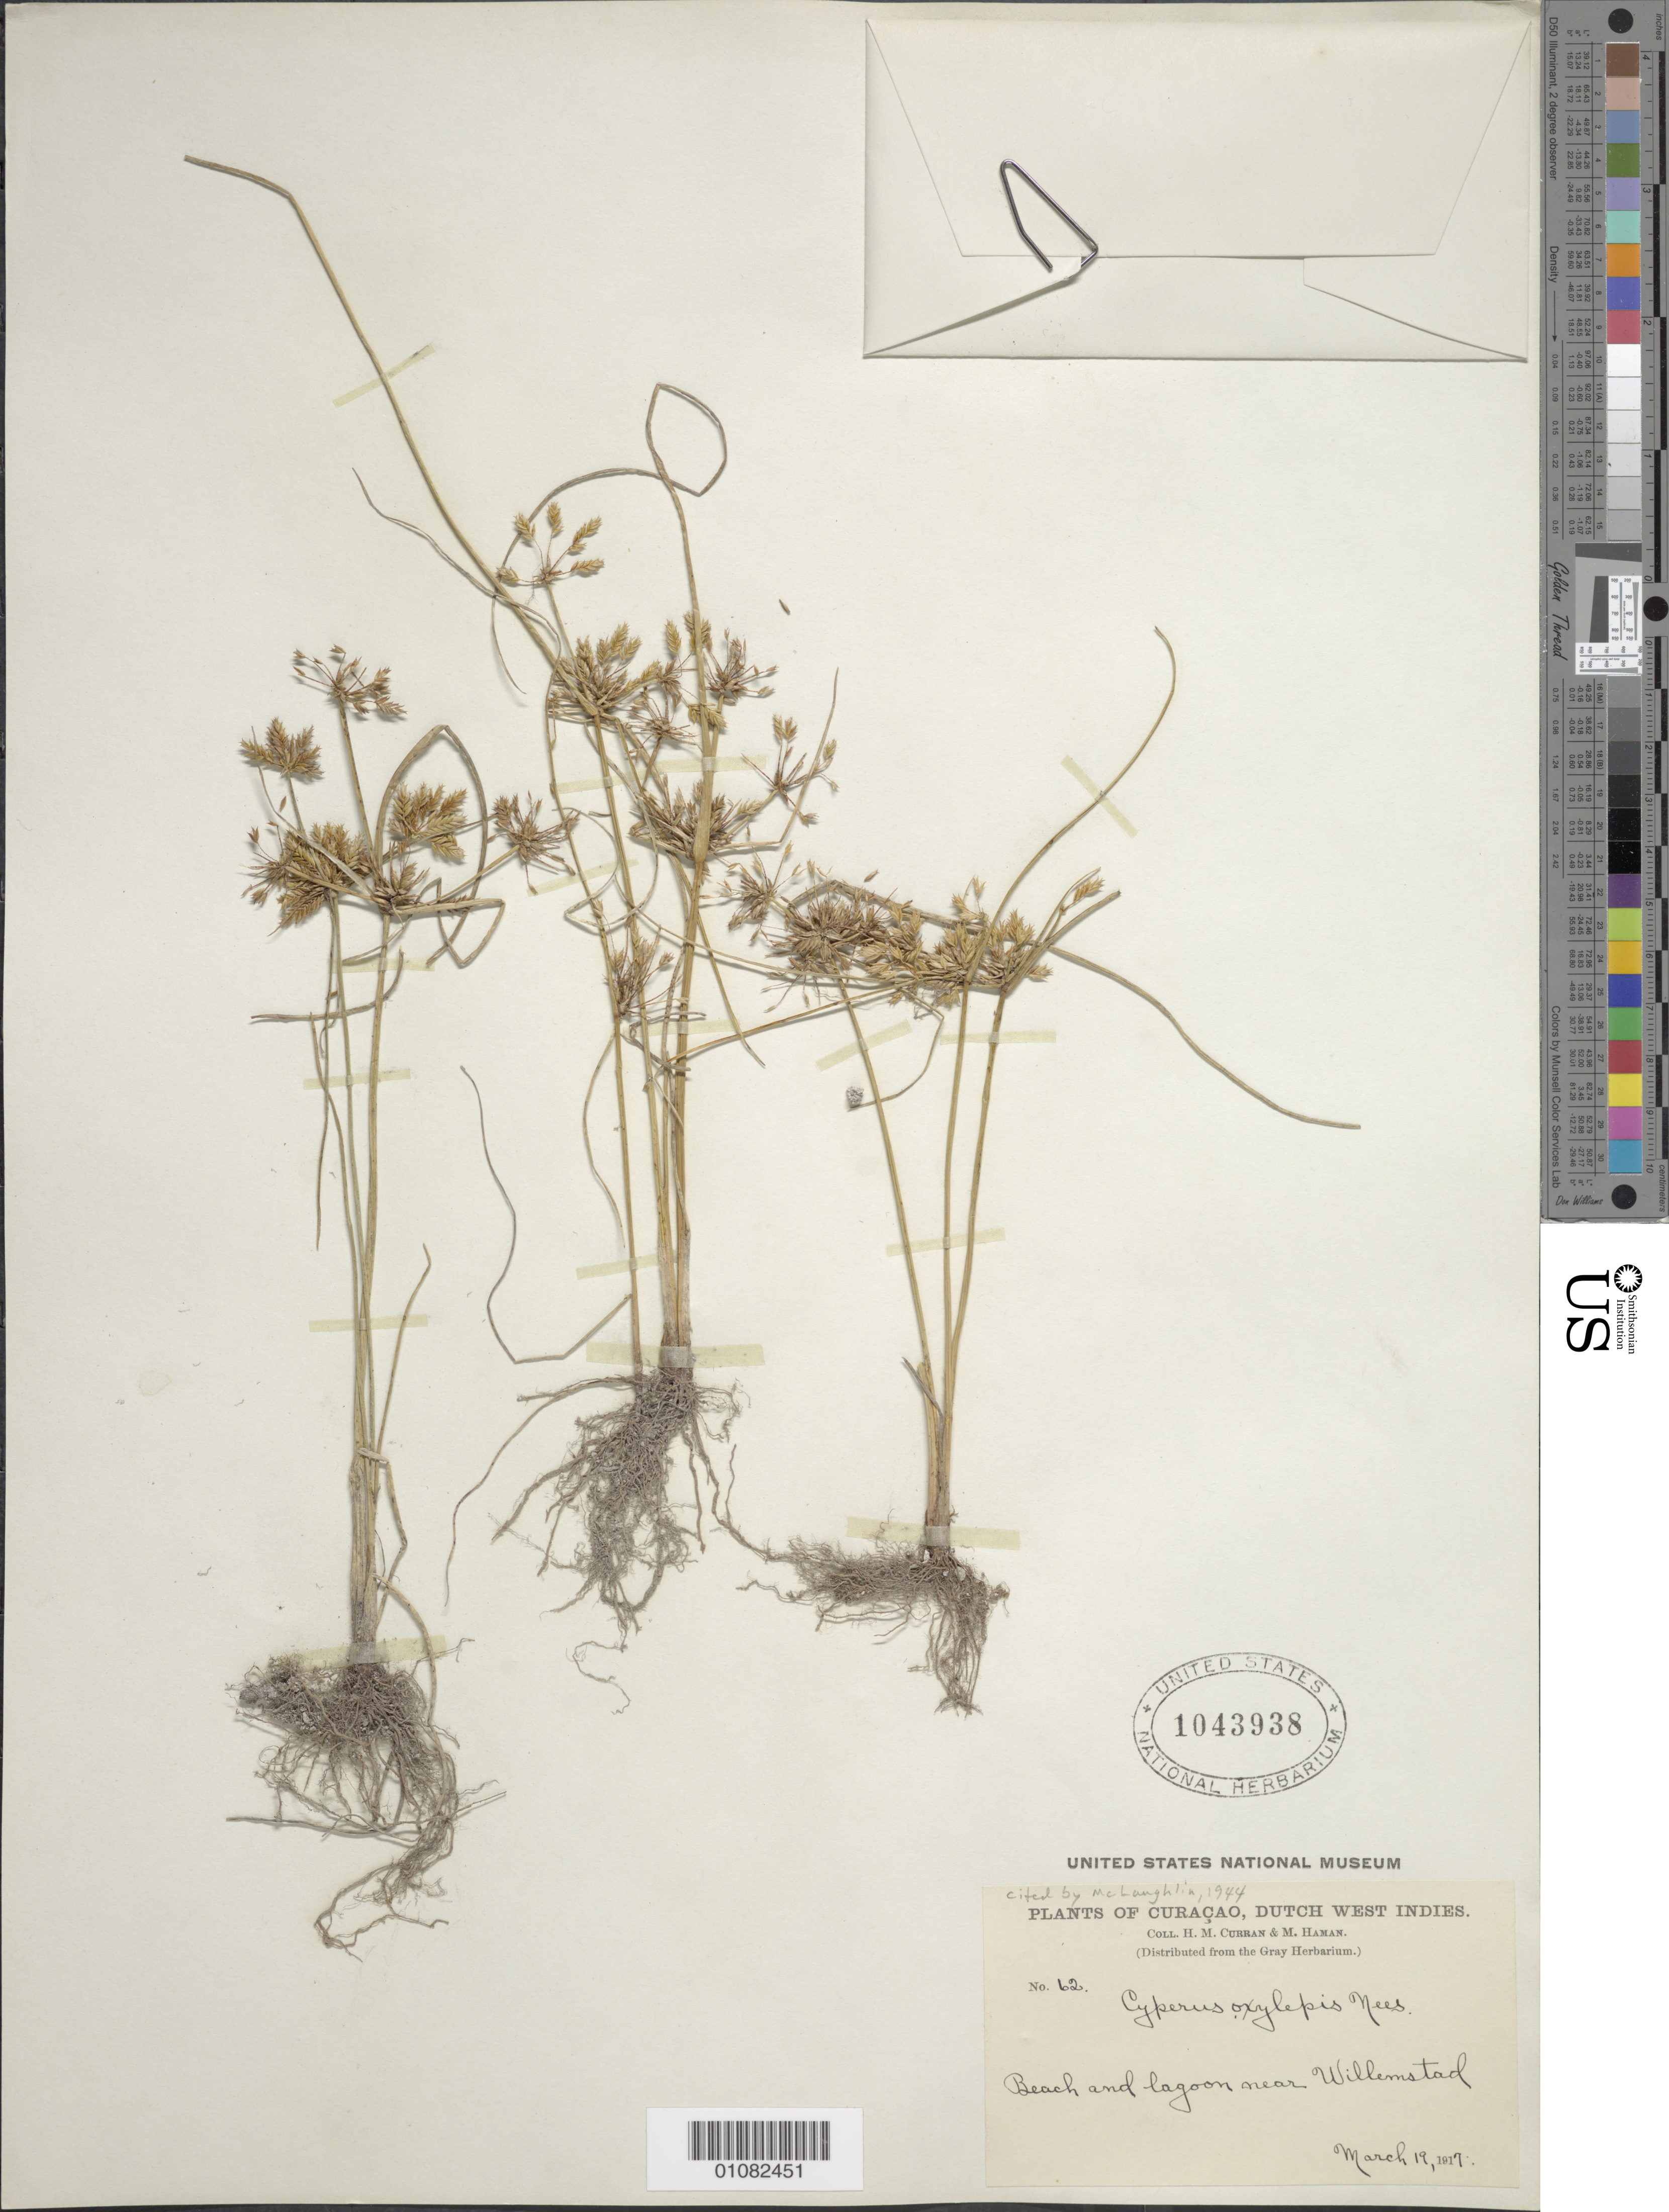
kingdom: Plantae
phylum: Tracheophyta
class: Liliopsida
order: Poales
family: Cyperaceae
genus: Cyperus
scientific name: Cyperus oxylepis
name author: Nees ex Steud.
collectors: H. M. Curran & M. Haman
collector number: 62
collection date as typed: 19 Mar 1917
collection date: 1917-03-19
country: Curaçao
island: Curaçao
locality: near Willemstad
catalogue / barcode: US 1043938